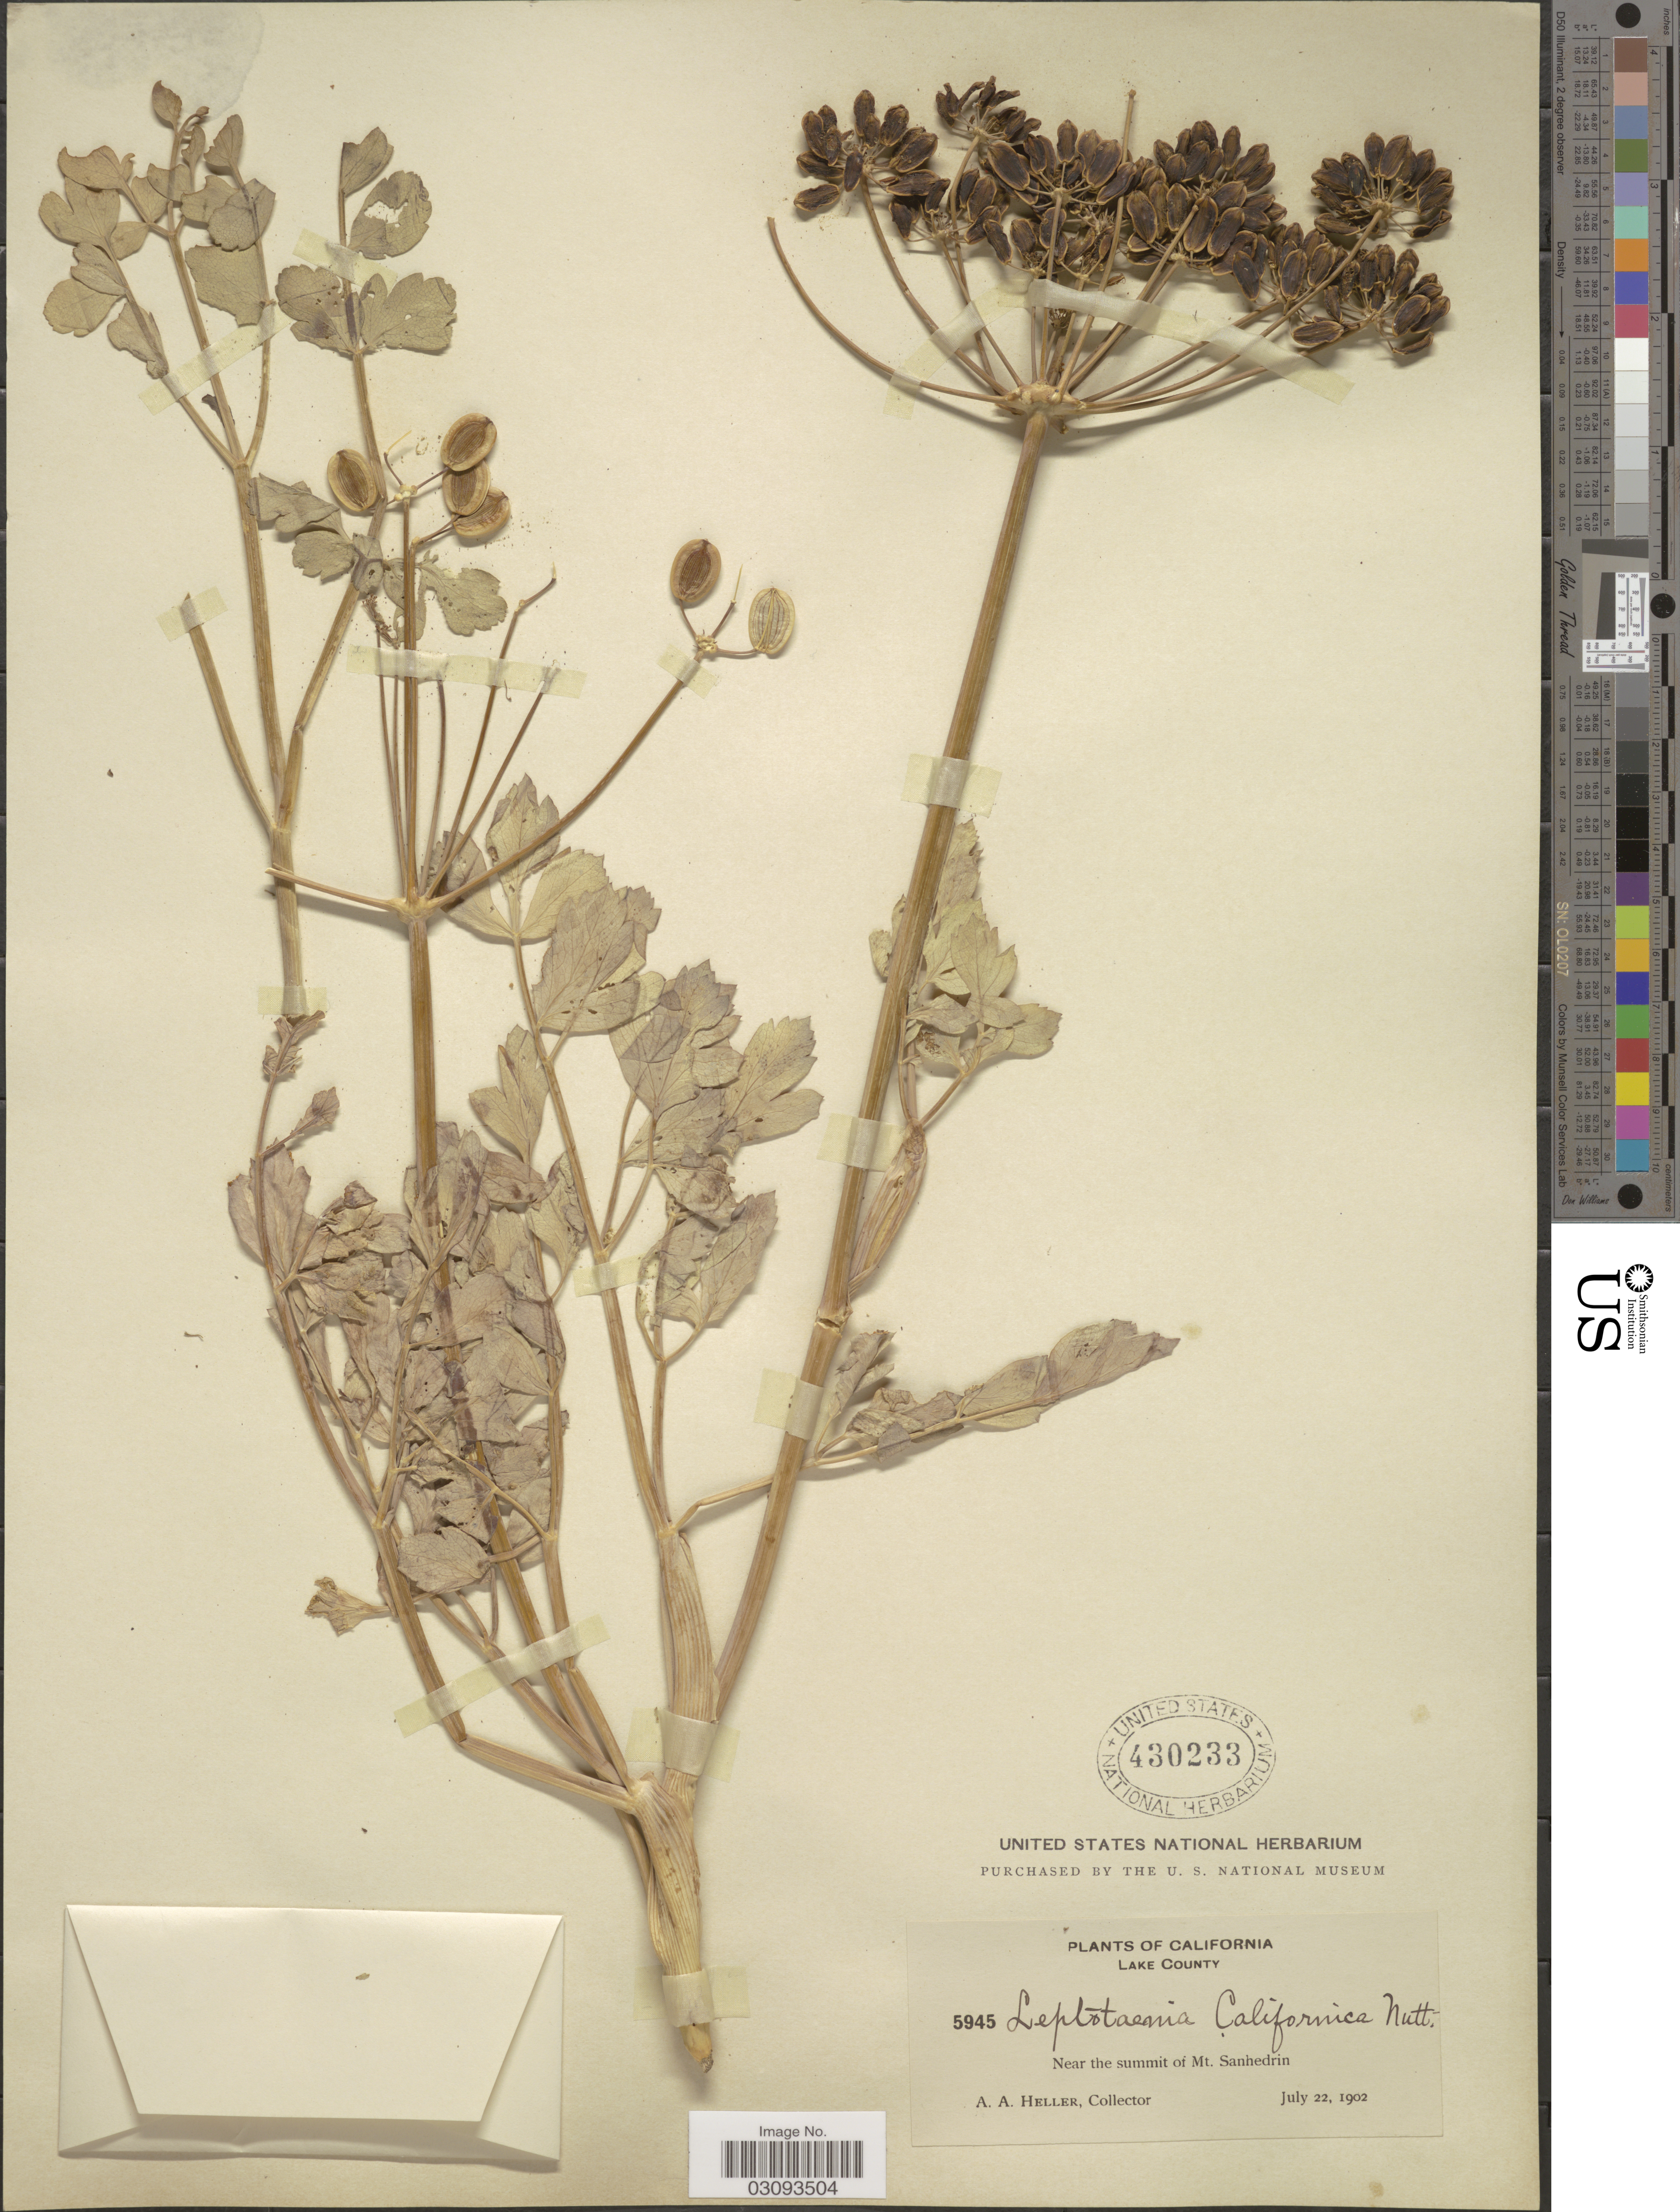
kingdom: Plantae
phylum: Tracheophyta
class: Magnoliopsida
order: Apiales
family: Apiaceae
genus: Lomatium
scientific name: Lomatium californicum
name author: (Nutt.) Mathias & Constance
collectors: A. A. Heller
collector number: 5945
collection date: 1902-07-22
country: United States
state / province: California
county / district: Lake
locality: Lake County. Near the summit of Mt. Sanhedrin.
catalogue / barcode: US 430233